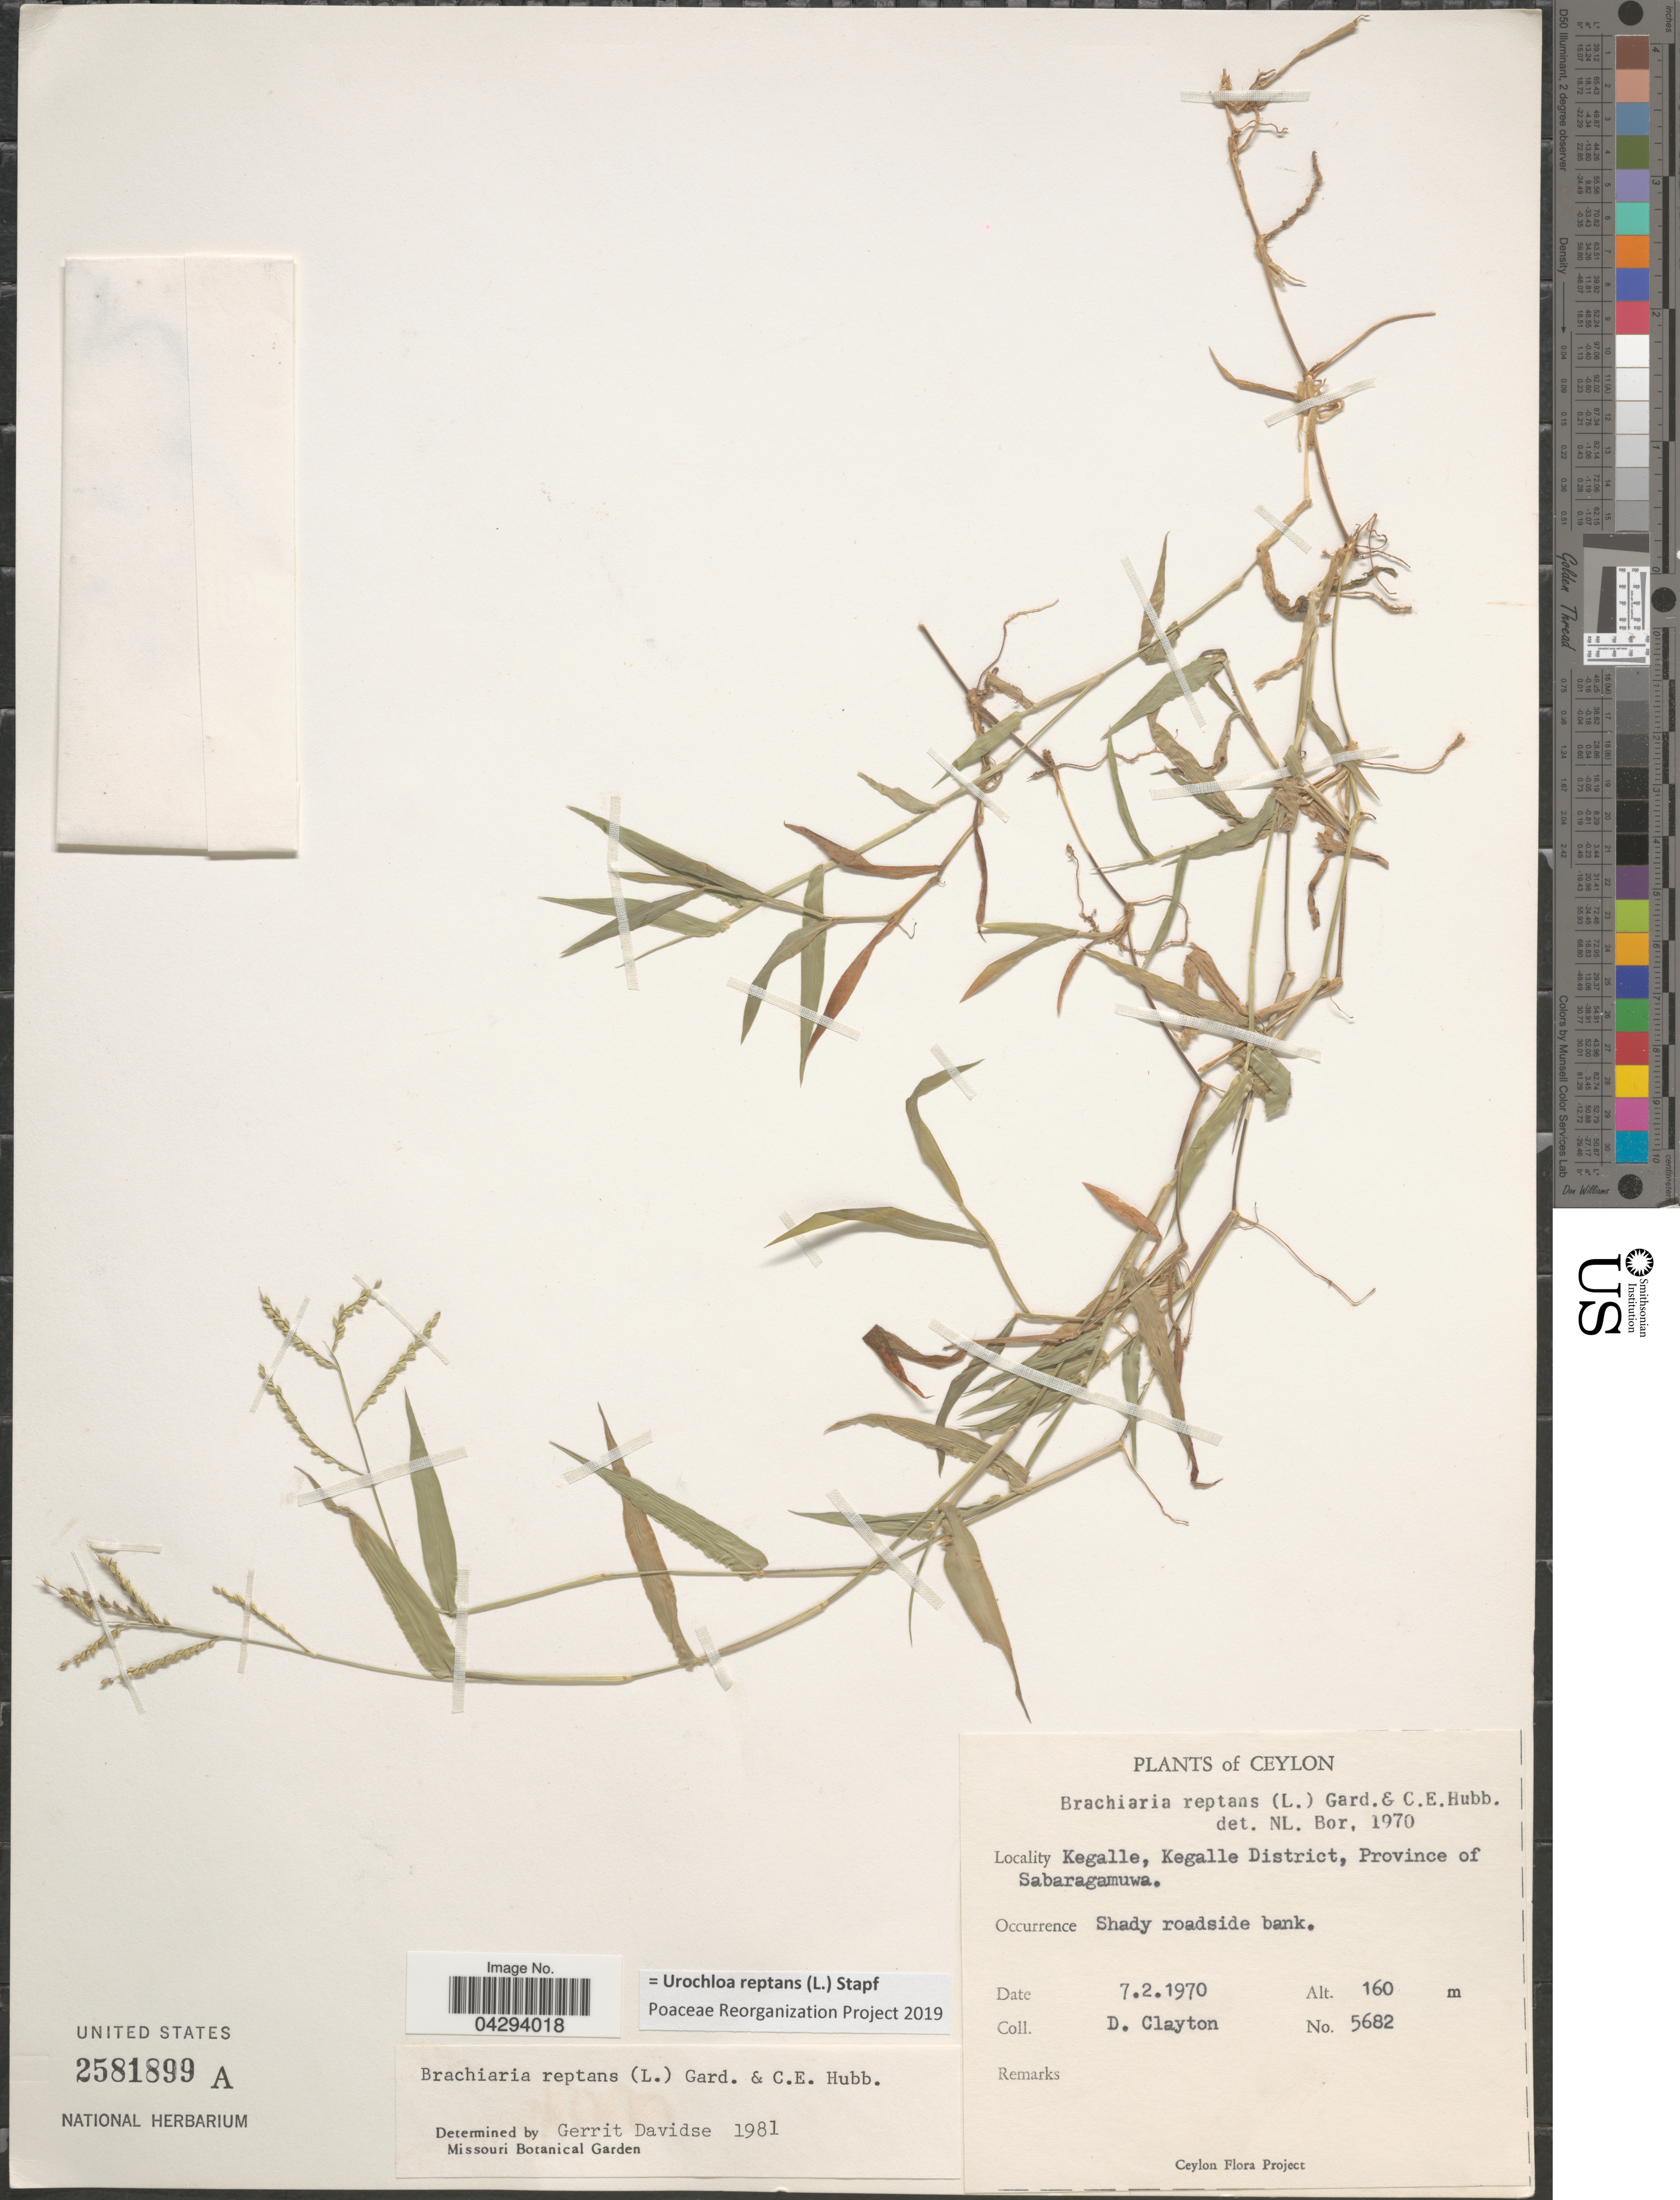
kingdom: Plantae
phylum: Tracheophyta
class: Liliopsida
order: Poales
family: Poaceae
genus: Urochloa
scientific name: Urochloa reptans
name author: (L.) Stapf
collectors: D. Clayton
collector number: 5682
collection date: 1970-02-07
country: Sri Lanka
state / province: Sabaragamuwa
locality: Ceylon. Kegalle, Kegalle District.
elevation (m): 160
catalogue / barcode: US 2581899A